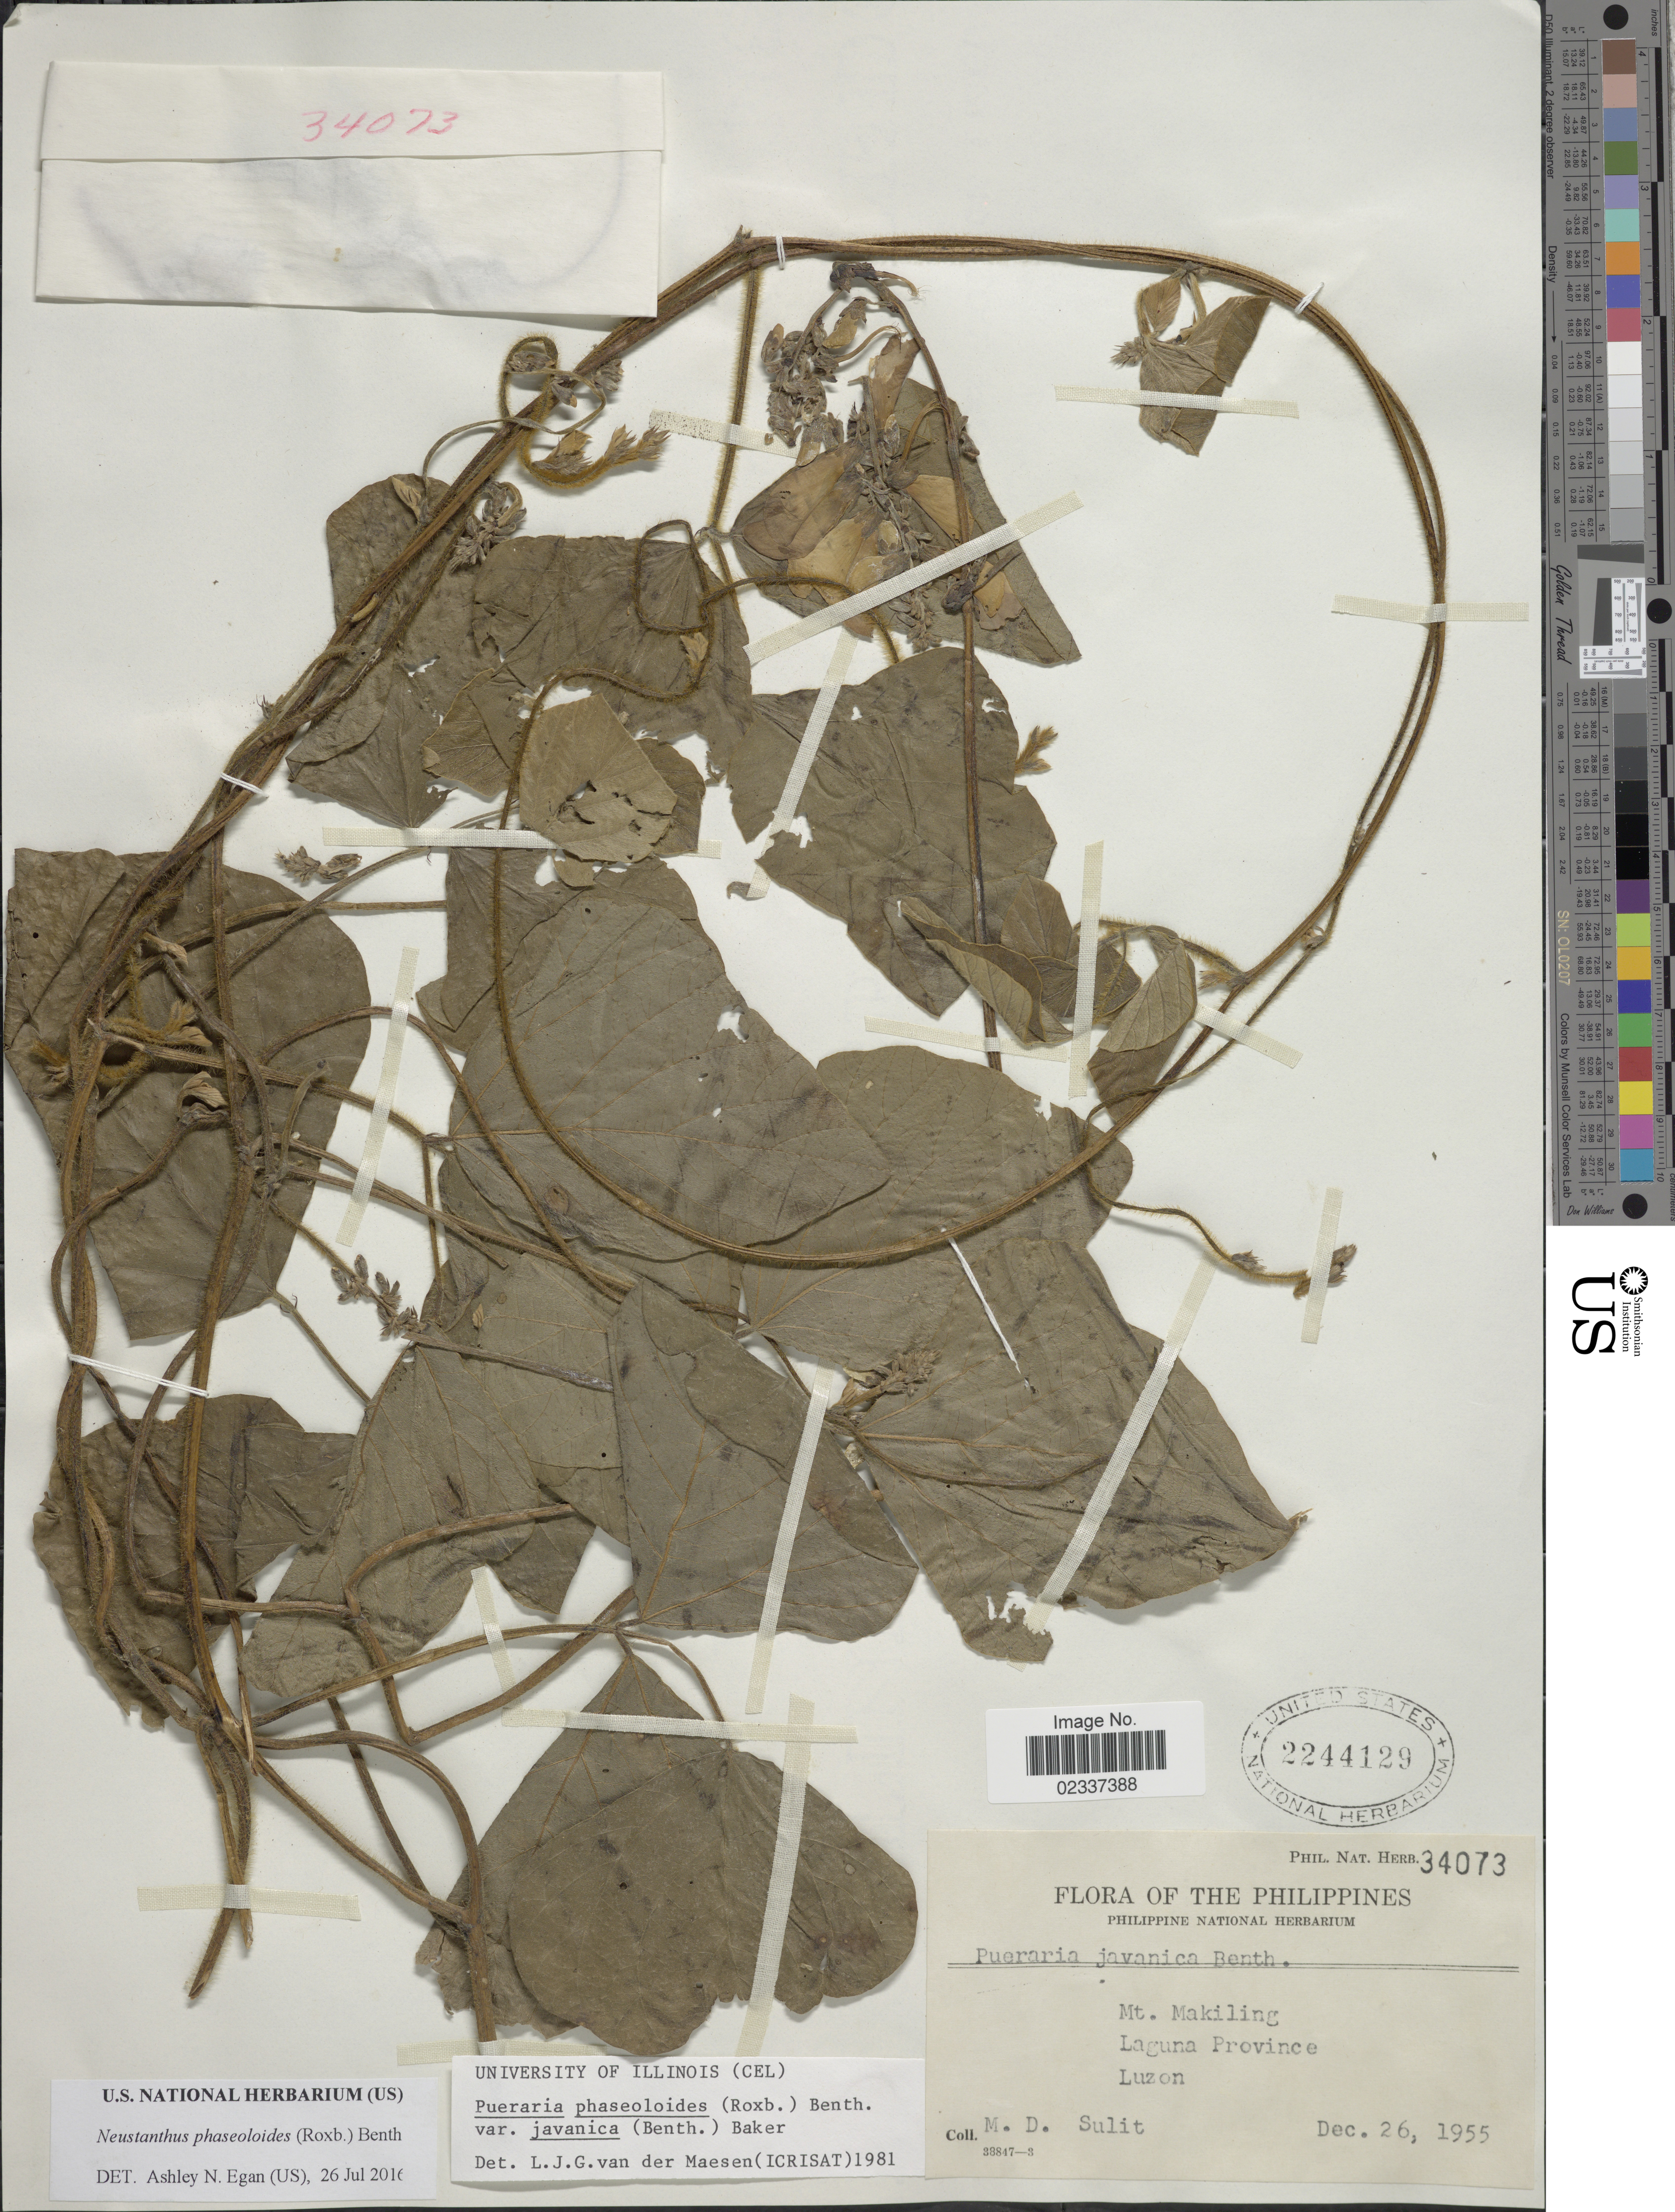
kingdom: Plantae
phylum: Tracheophyta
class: Magnoliopsida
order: Fabales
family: Fabaceae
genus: Neustanthus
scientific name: Neustanthus phaseoloides var. javanicus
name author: (Benth.) A.N. Egan & B. Pan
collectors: M. Sulit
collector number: Phil. Nat. Herb. 34073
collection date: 1955-12-26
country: Philippines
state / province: Calabarzon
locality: Mt. Makiling, Laguna Province, Luzon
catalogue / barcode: US 2244129